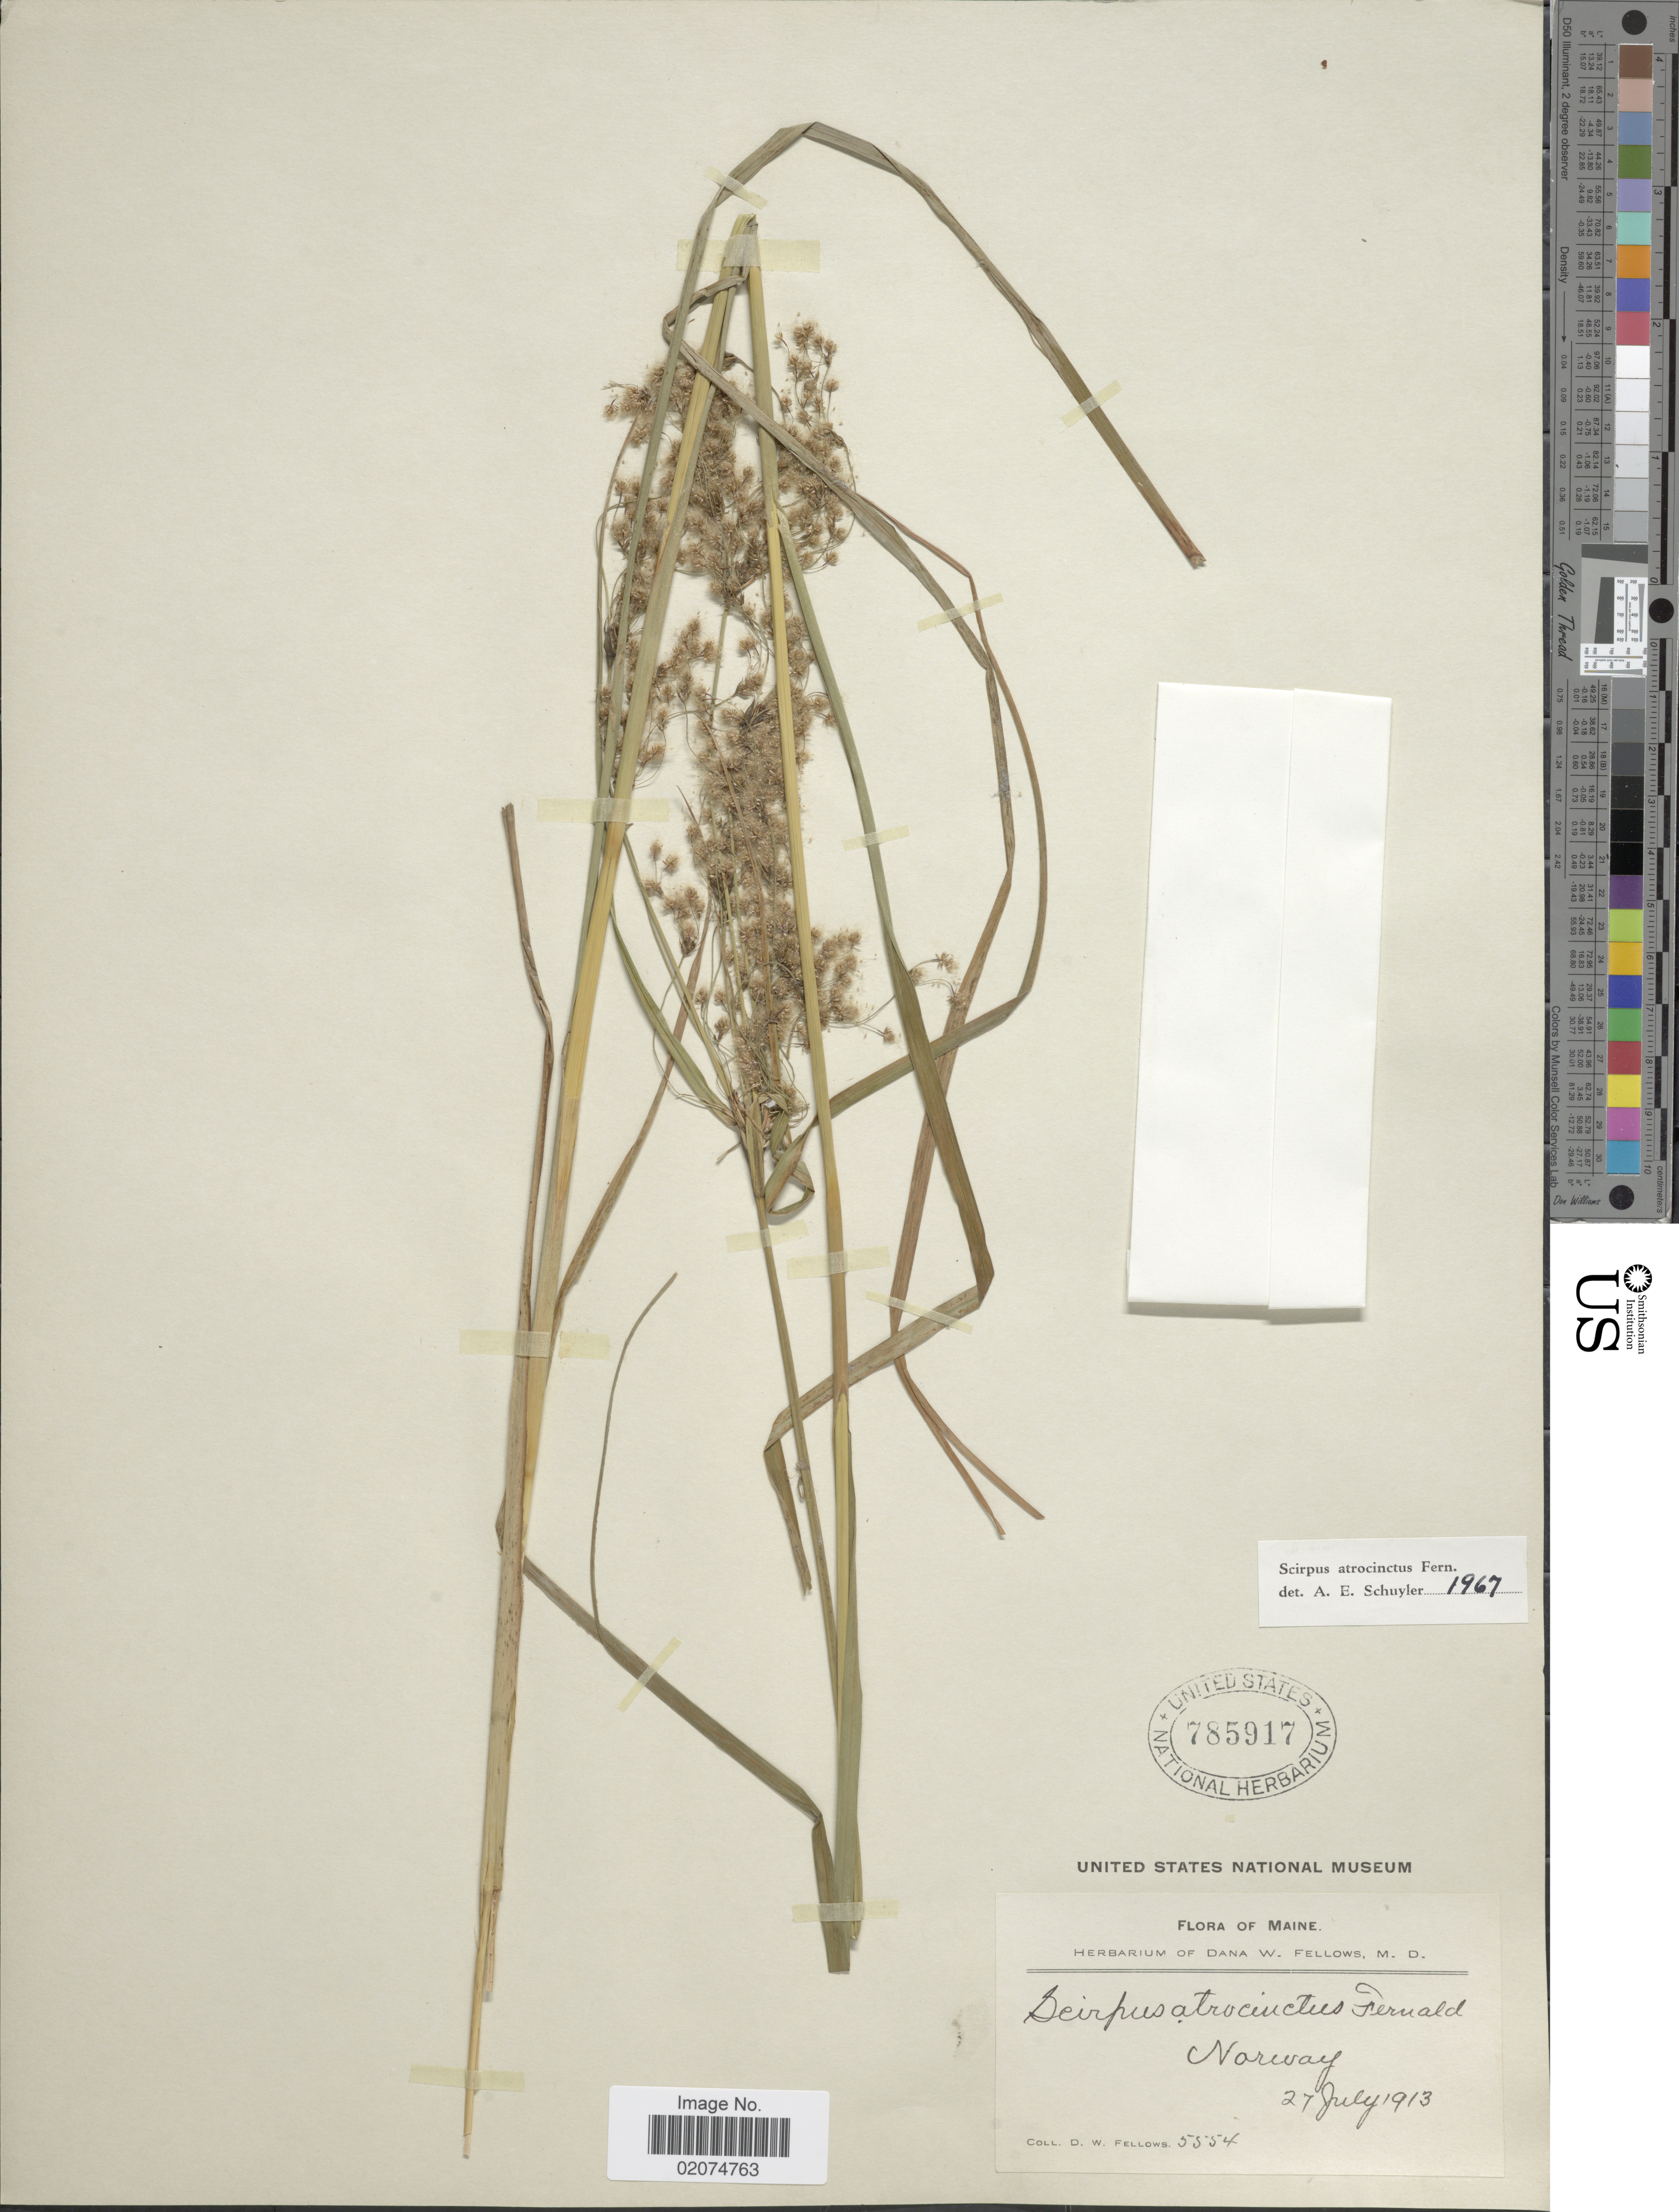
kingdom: Plantae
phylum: Tracheophyta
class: Liliopsida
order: Poales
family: Cyperaceae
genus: Scirpus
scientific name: Scirpus atrocinctus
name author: Fernald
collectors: D. W. Fellows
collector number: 5554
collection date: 1913-07-27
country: United States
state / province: Maine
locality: Norway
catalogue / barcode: US 785917